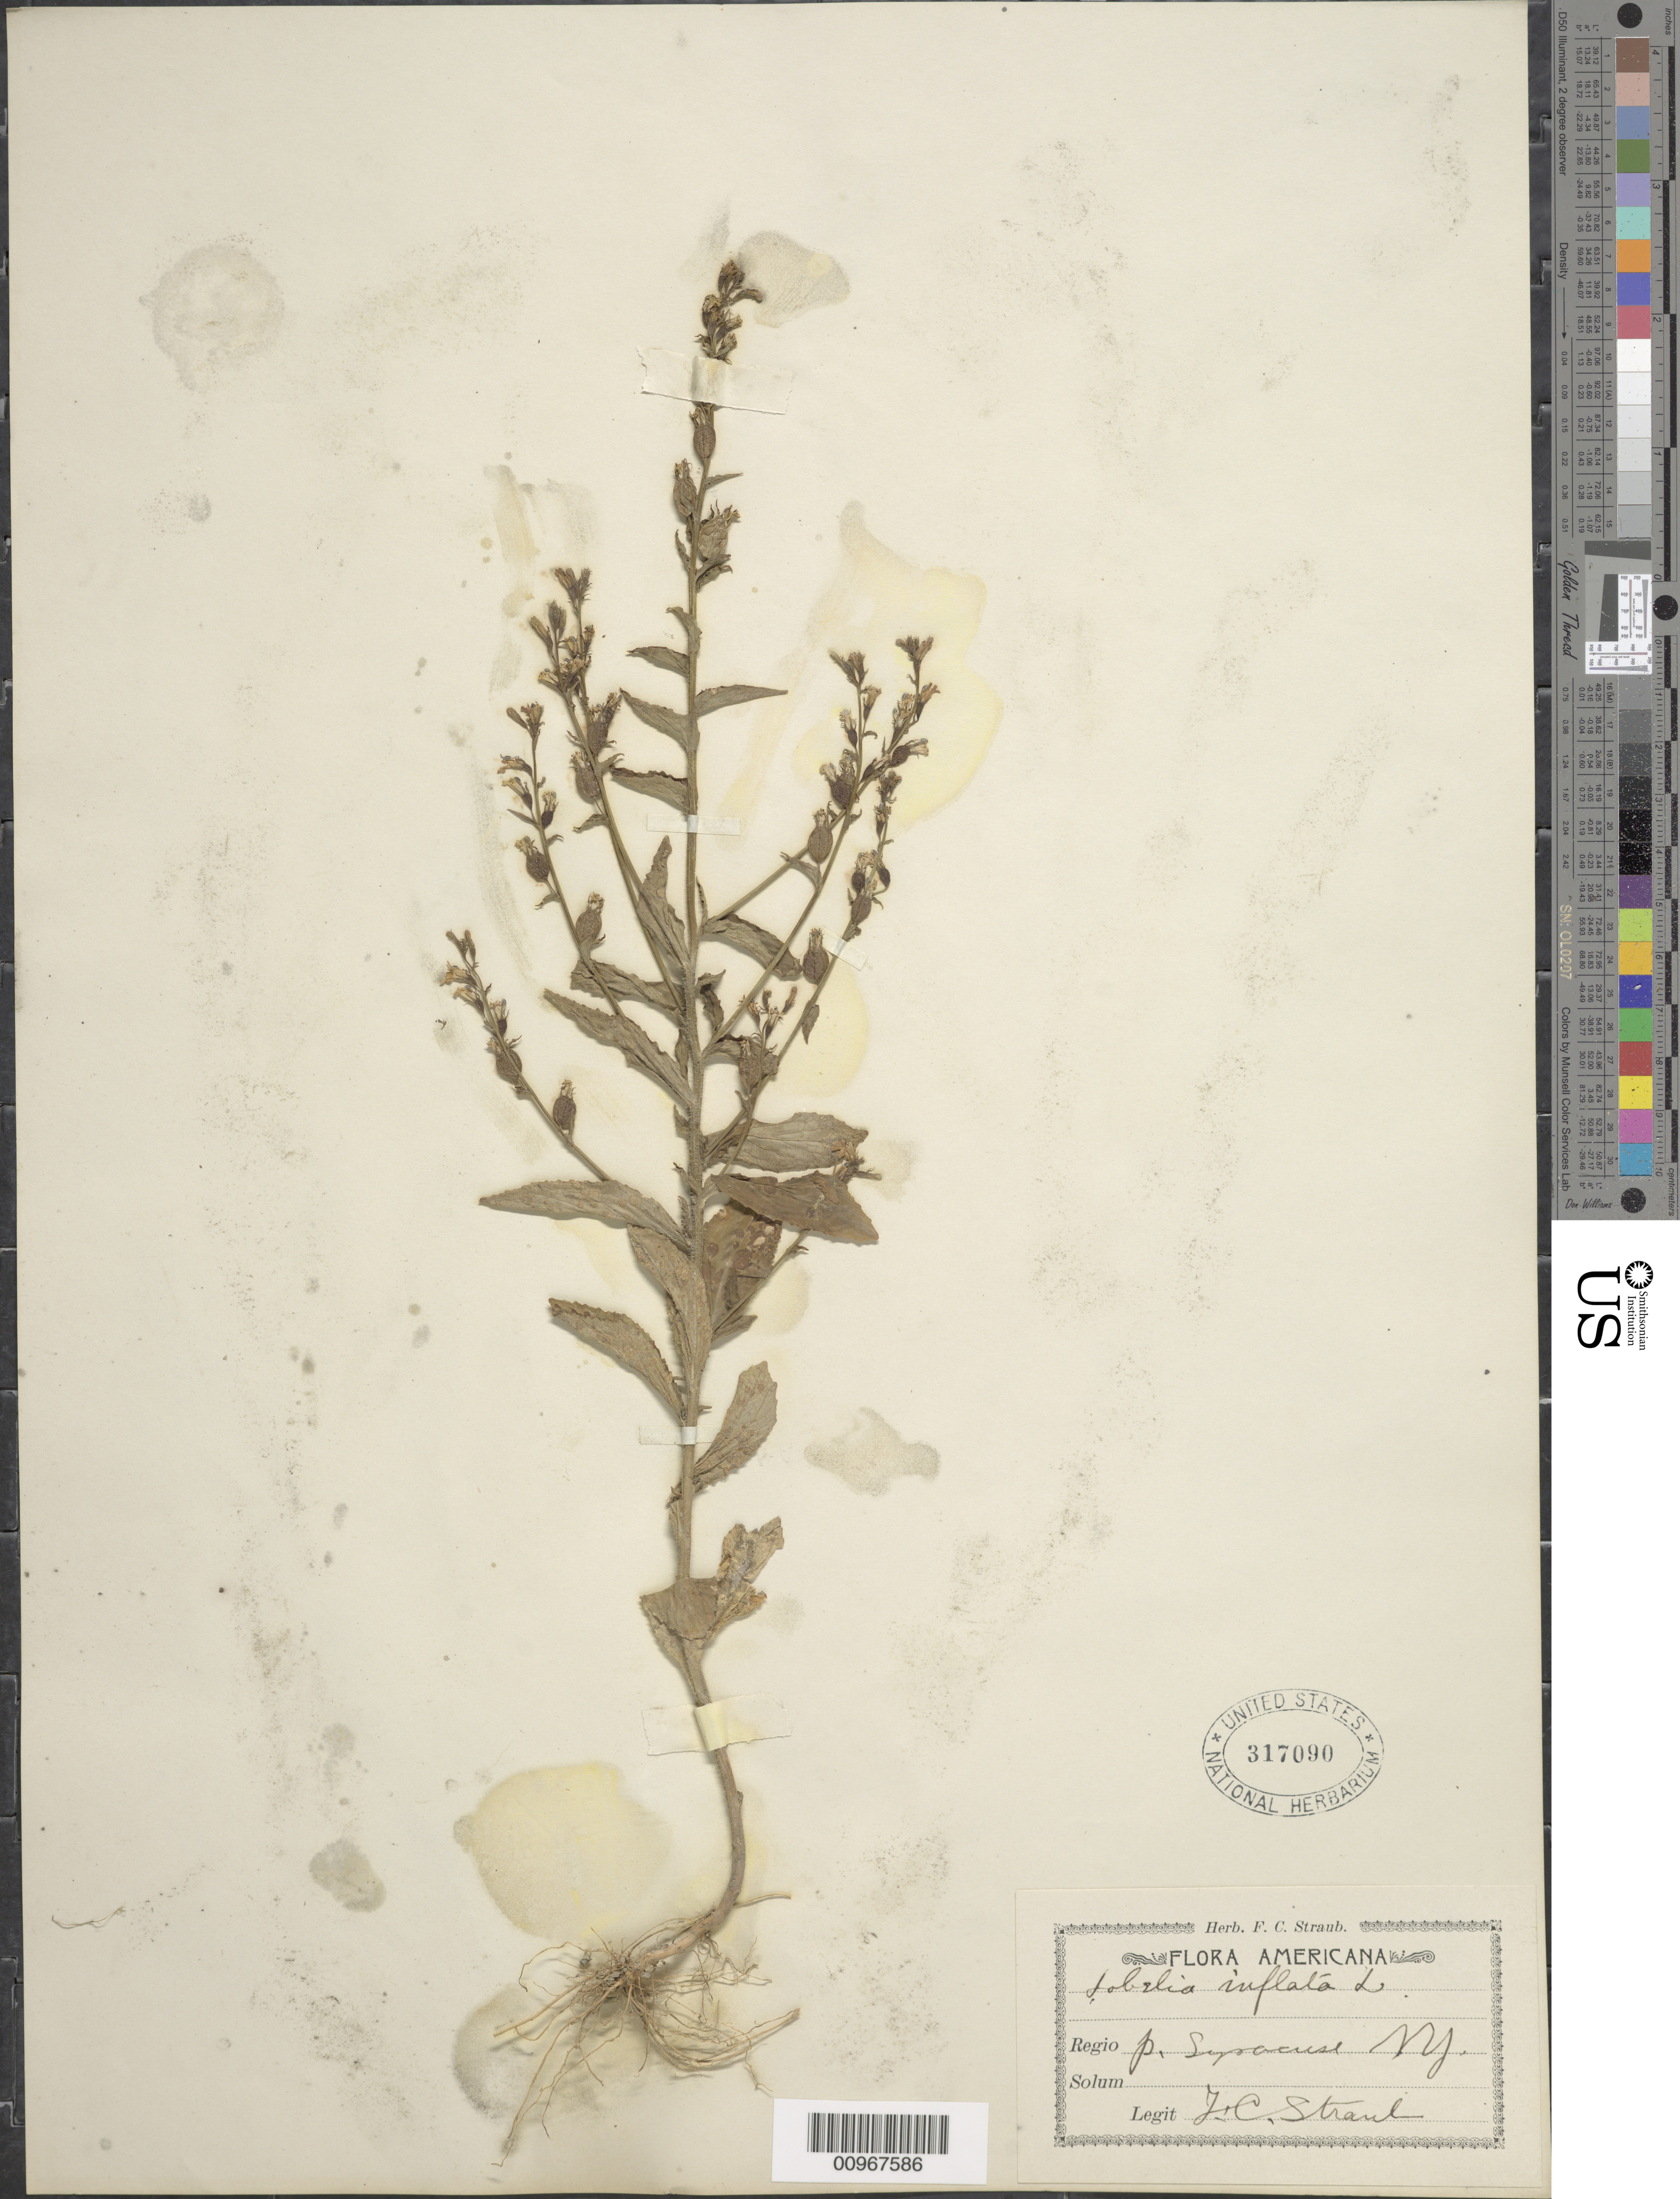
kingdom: Plantae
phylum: Tracheophyta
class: Magnoliopsida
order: Asterales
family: Campanulaceae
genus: Lobelia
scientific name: Lobelia inflata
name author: L.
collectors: F. Straub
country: United States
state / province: New York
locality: Syracuse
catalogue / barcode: US 317090